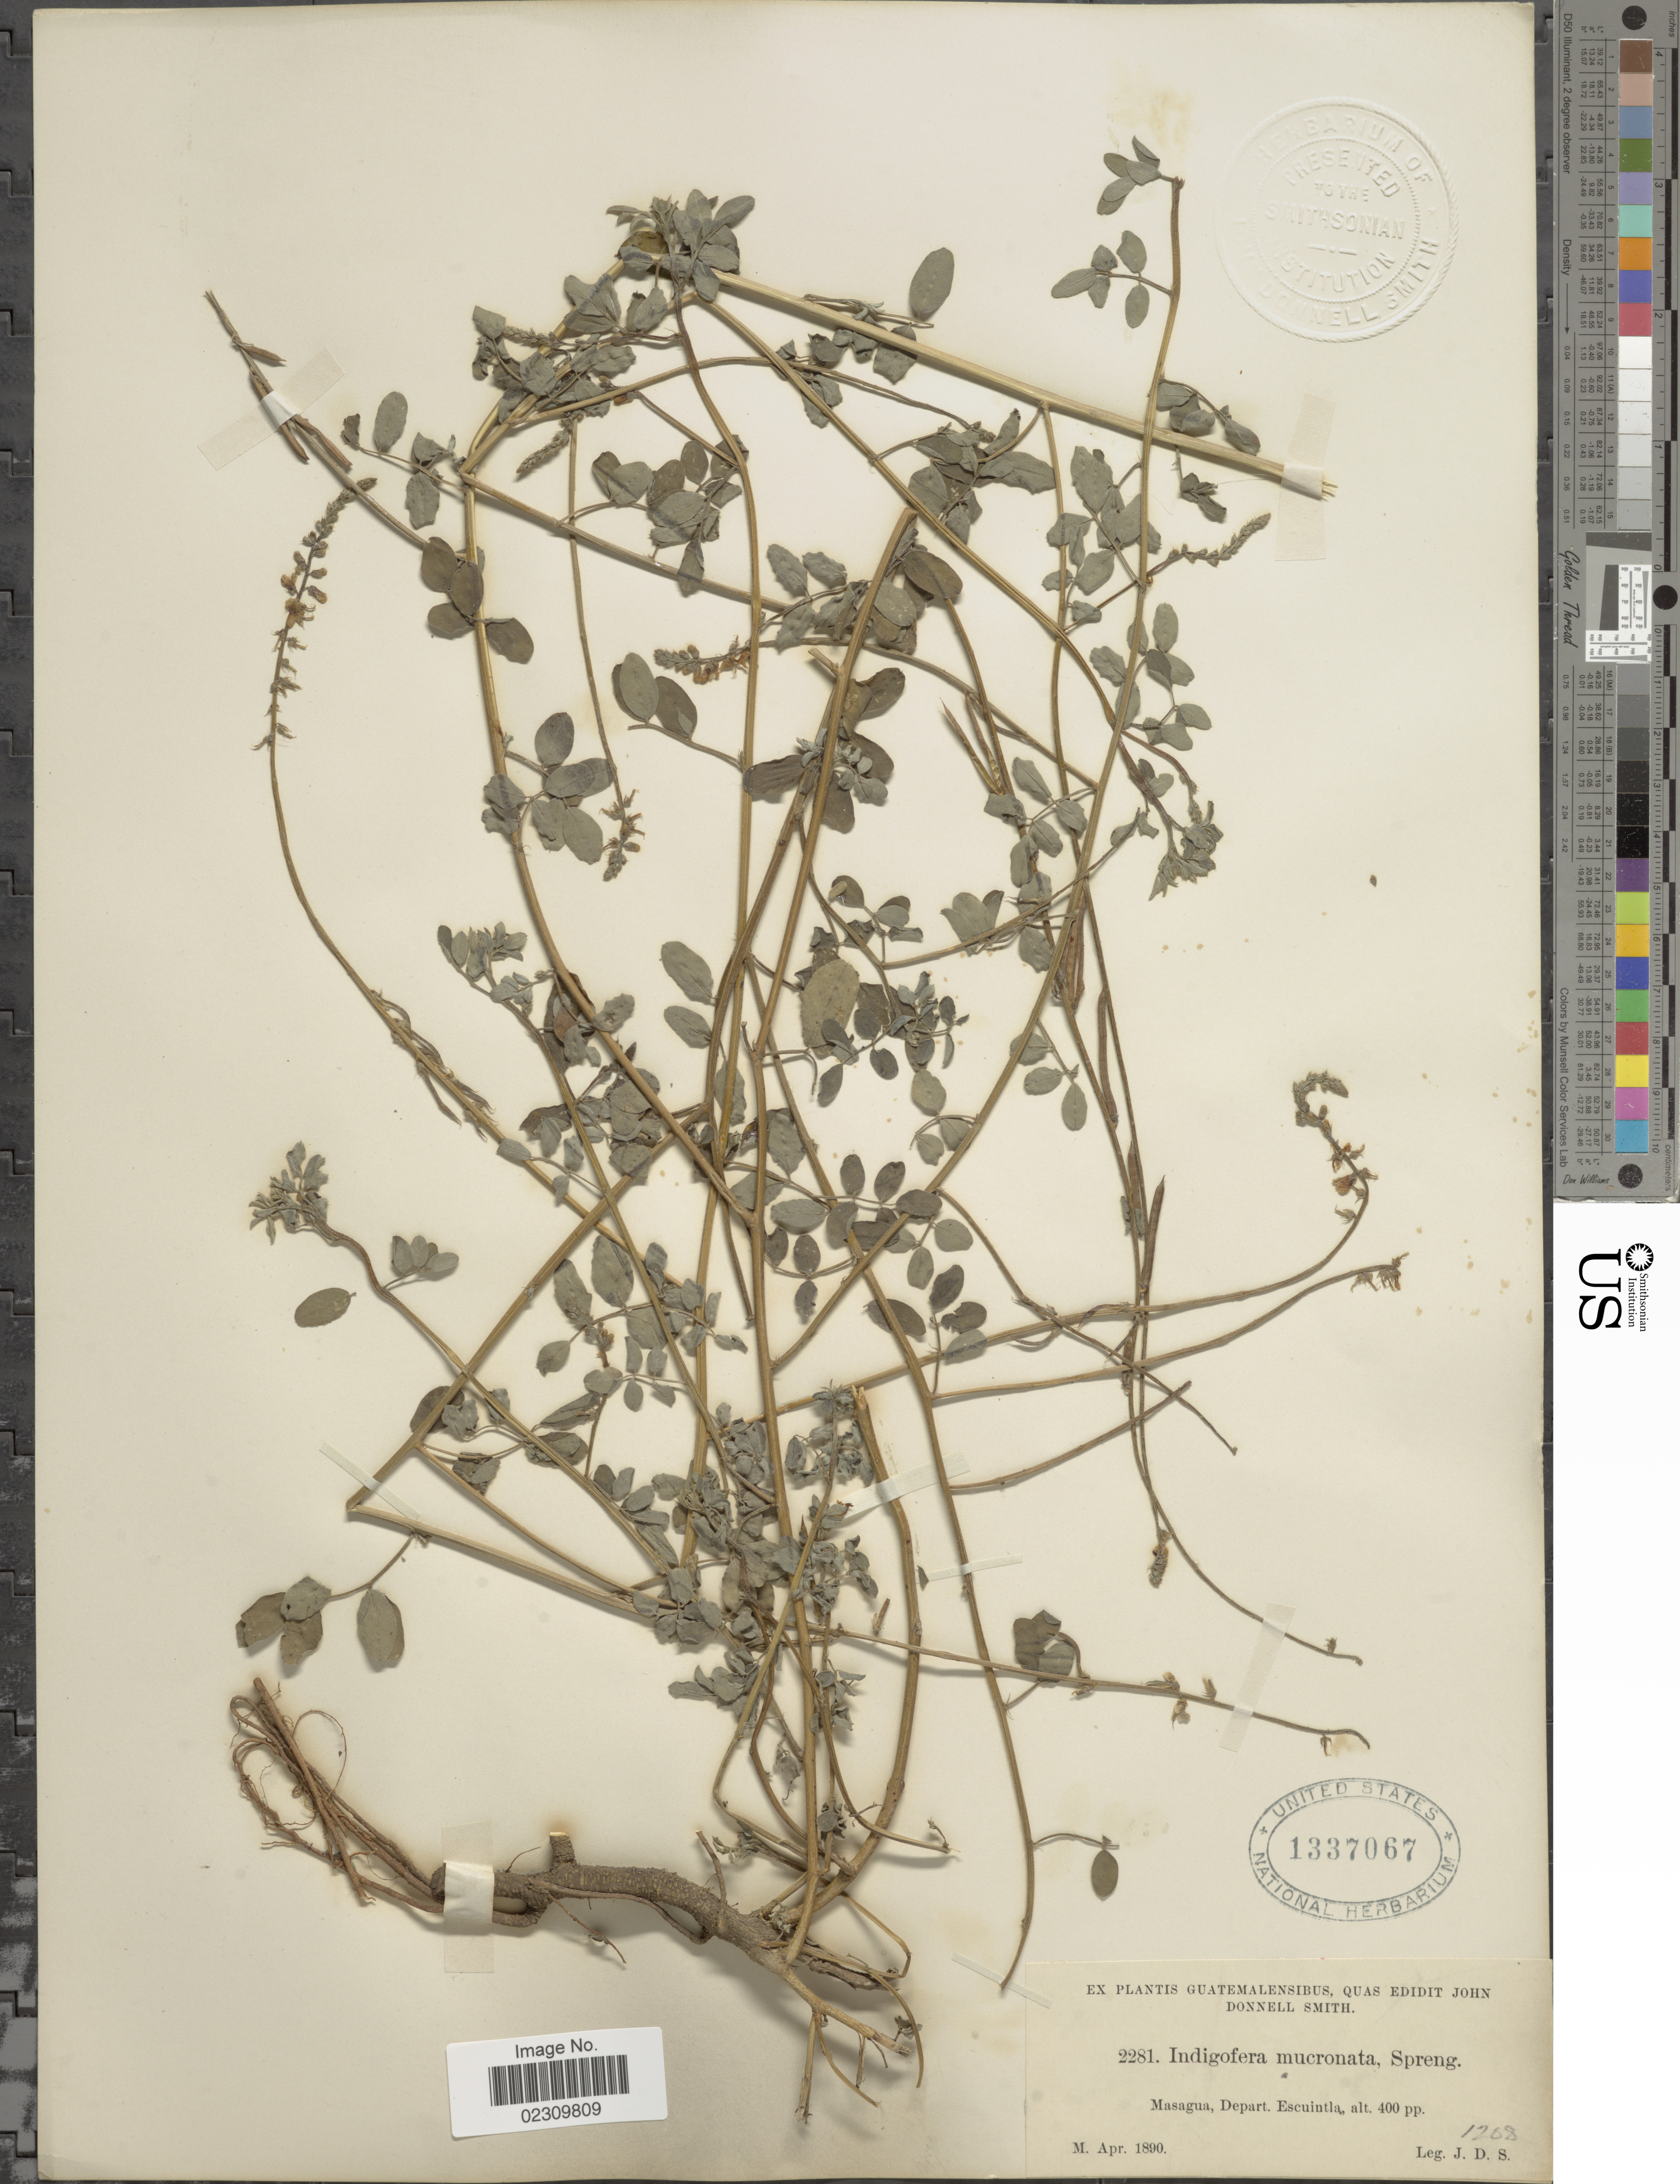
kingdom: Plantae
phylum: Tracheophyta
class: Magnoliopsida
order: Fabales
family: Fabaceae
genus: Indigofera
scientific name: Indigofera mucronata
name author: Lam.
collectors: J. Donnell Smith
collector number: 2281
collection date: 1890-04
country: Guatemala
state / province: Escuintla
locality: Masagua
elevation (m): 122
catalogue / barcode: US 1337067